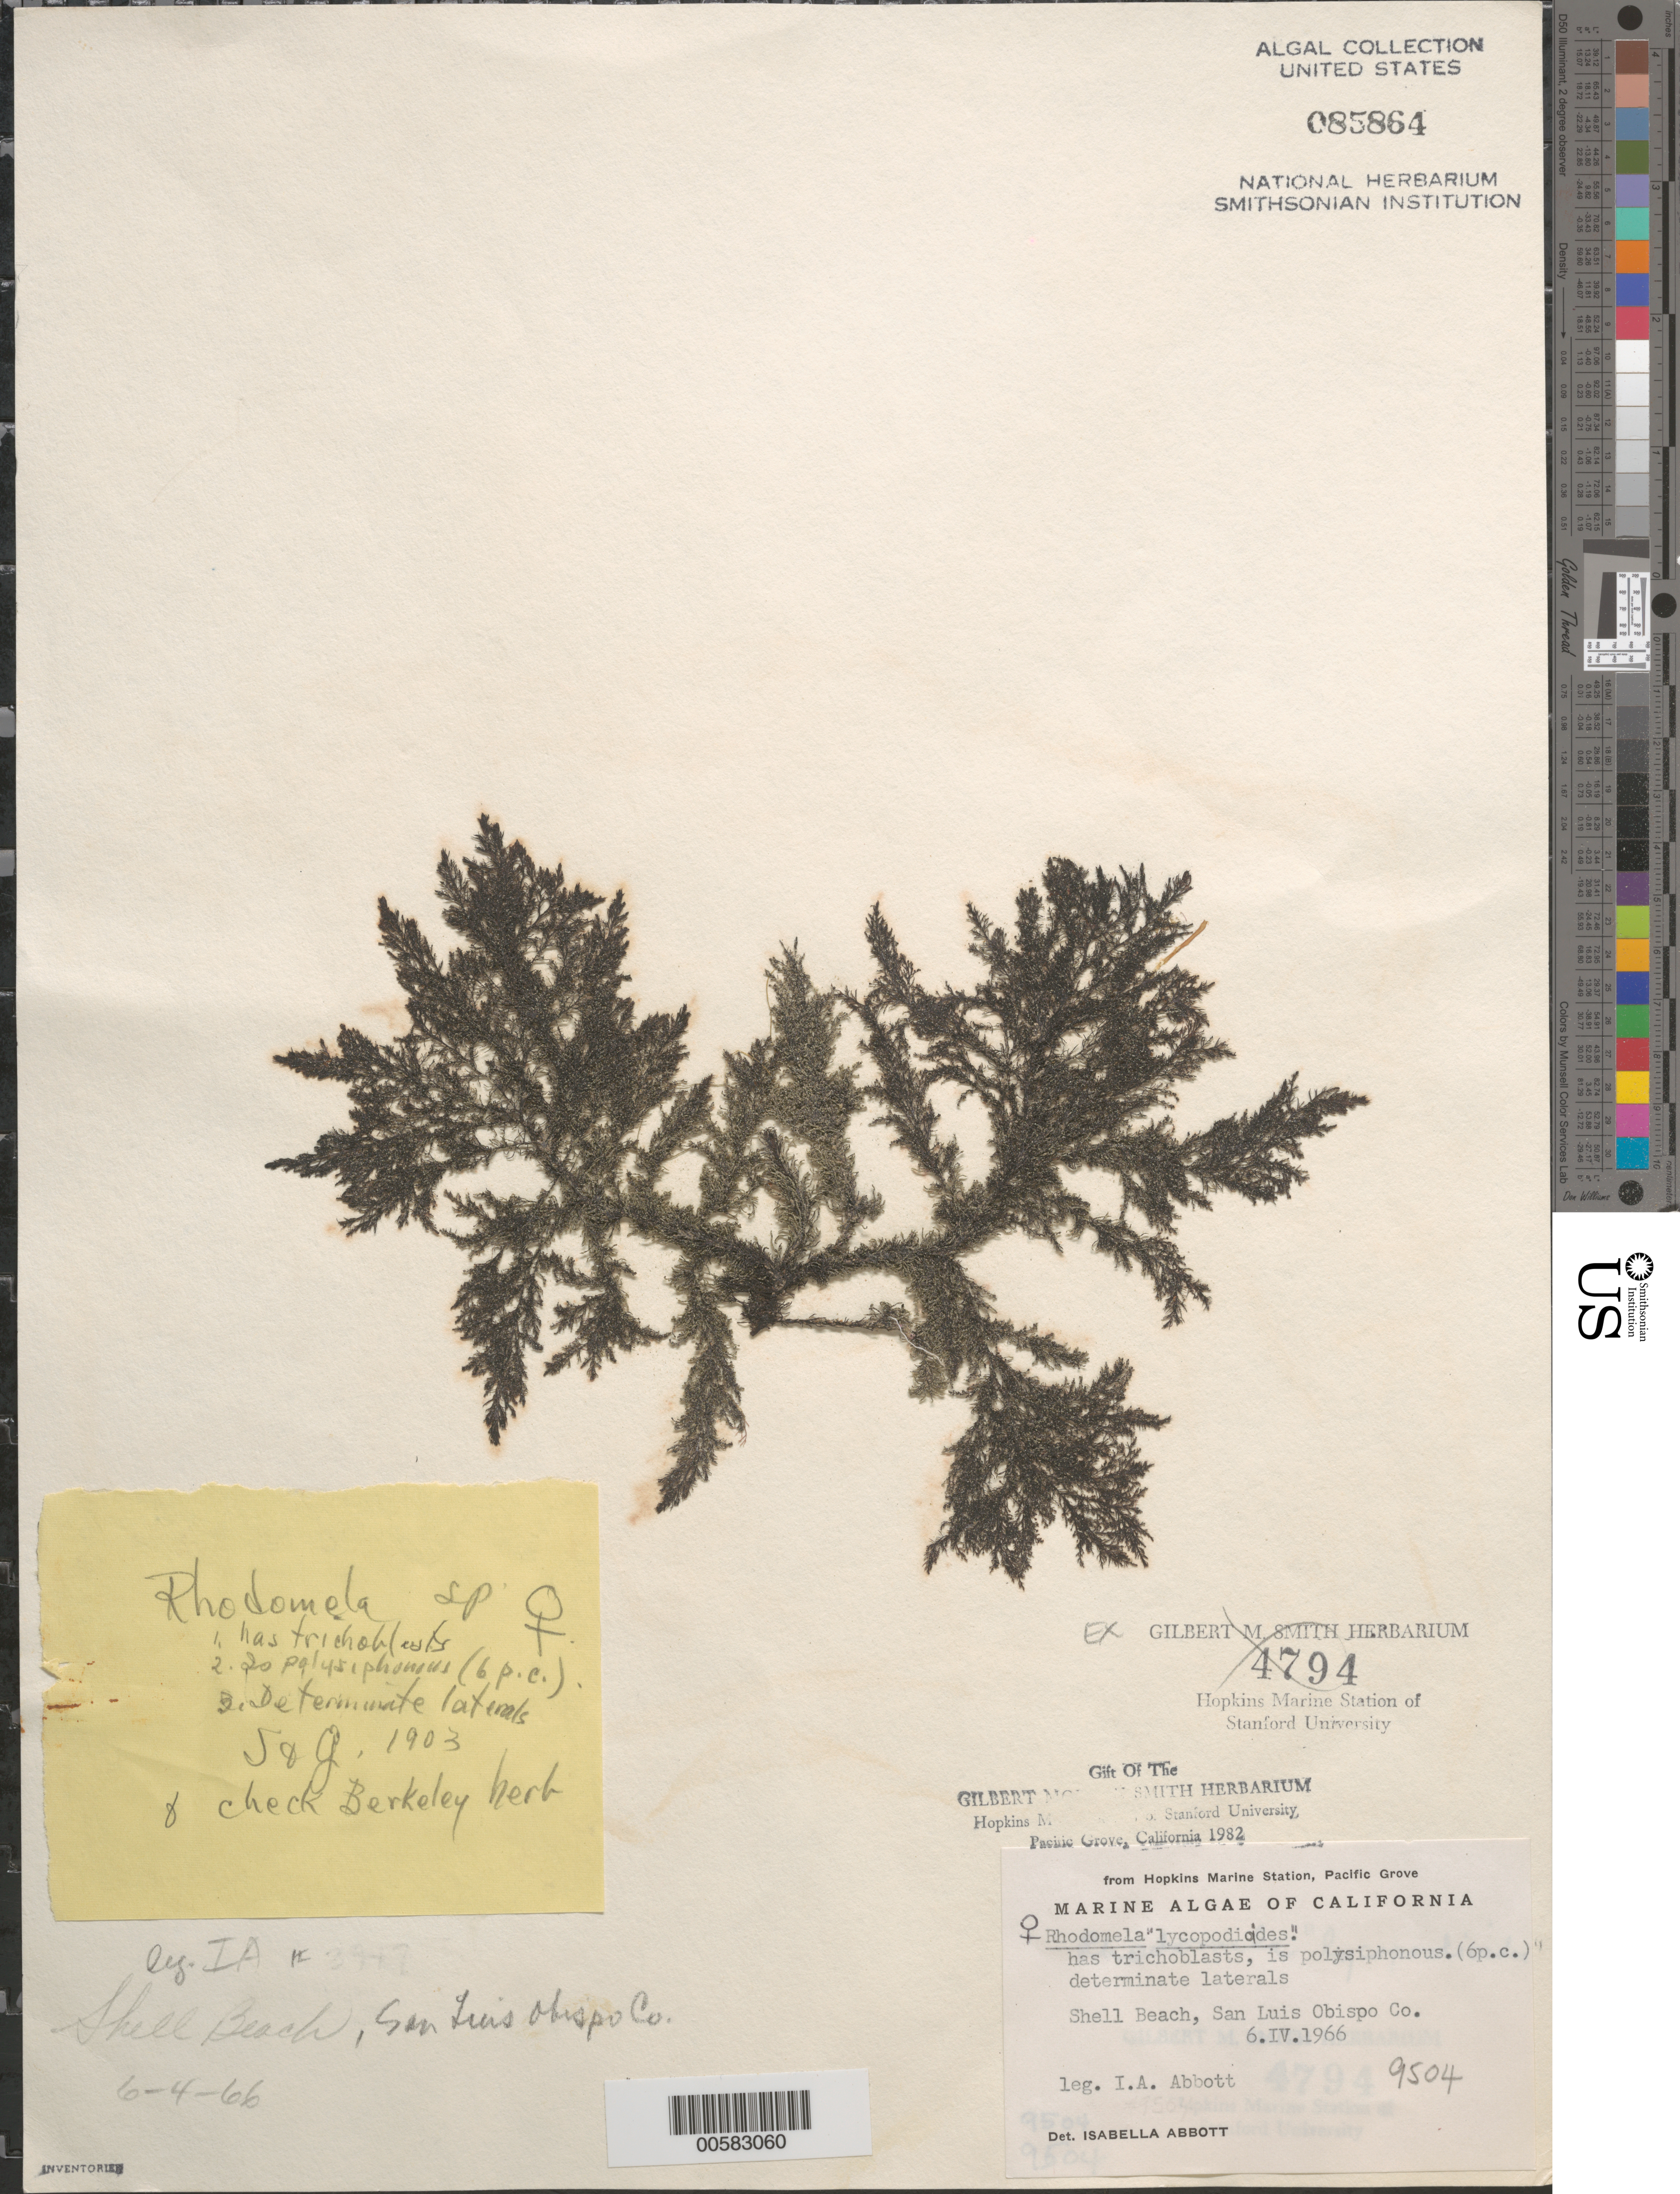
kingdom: Plantae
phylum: Rhodophyta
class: Florideophyceae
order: Ceramiales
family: Rhodomelaceae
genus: Rhodomela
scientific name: Rhodomela lycopodioides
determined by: Abbott, Isabella A.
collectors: I. A. Abbott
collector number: IAA 9504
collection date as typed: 06 Apr 1966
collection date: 1966-04-06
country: United States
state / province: California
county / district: San Luis Obispo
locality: Shell Beach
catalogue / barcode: US 85864